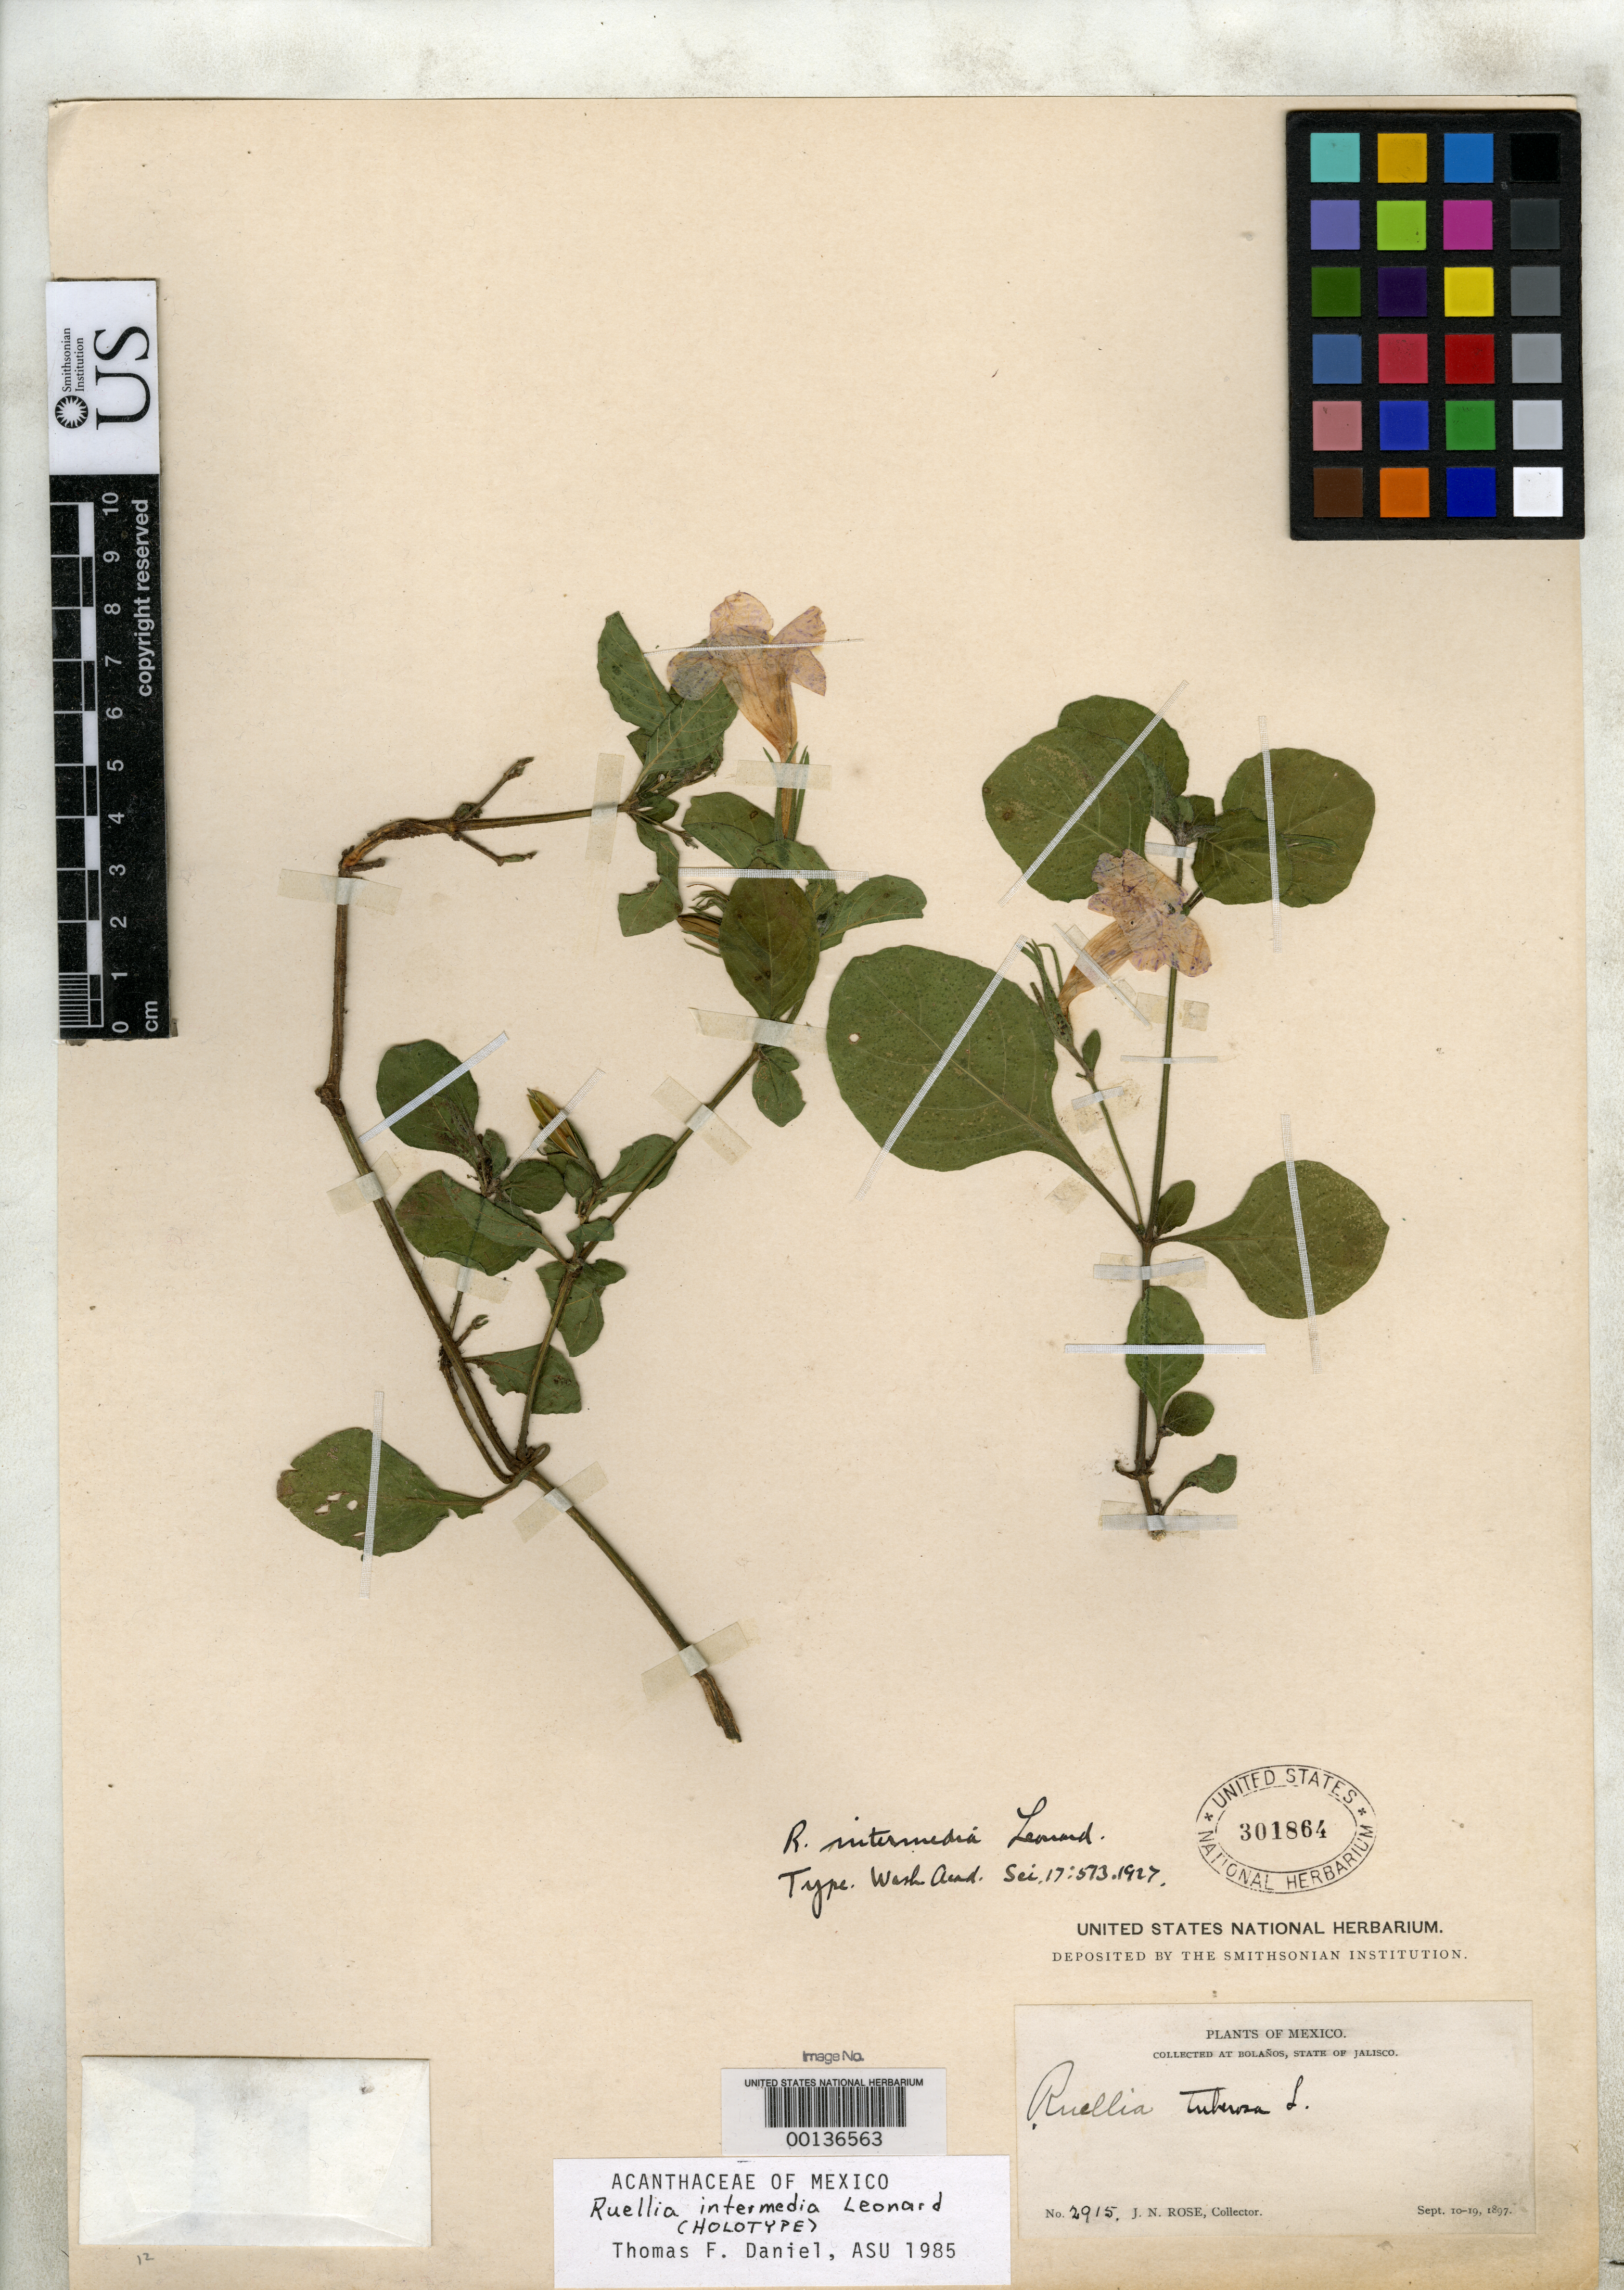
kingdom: Plantae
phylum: Tracheophyta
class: Magnoliopsida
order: Lamiales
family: Acanthaceae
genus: Ruellia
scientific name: Ruellia intermedia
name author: Leonard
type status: Holotype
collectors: J. N. Rose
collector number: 2915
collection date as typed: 10 Sep 1897 to 19 Sep 1897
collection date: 1897-09-10/1897-09-19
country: Mexico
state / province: Jalisco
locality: Bolanos.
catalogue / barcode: US 301864